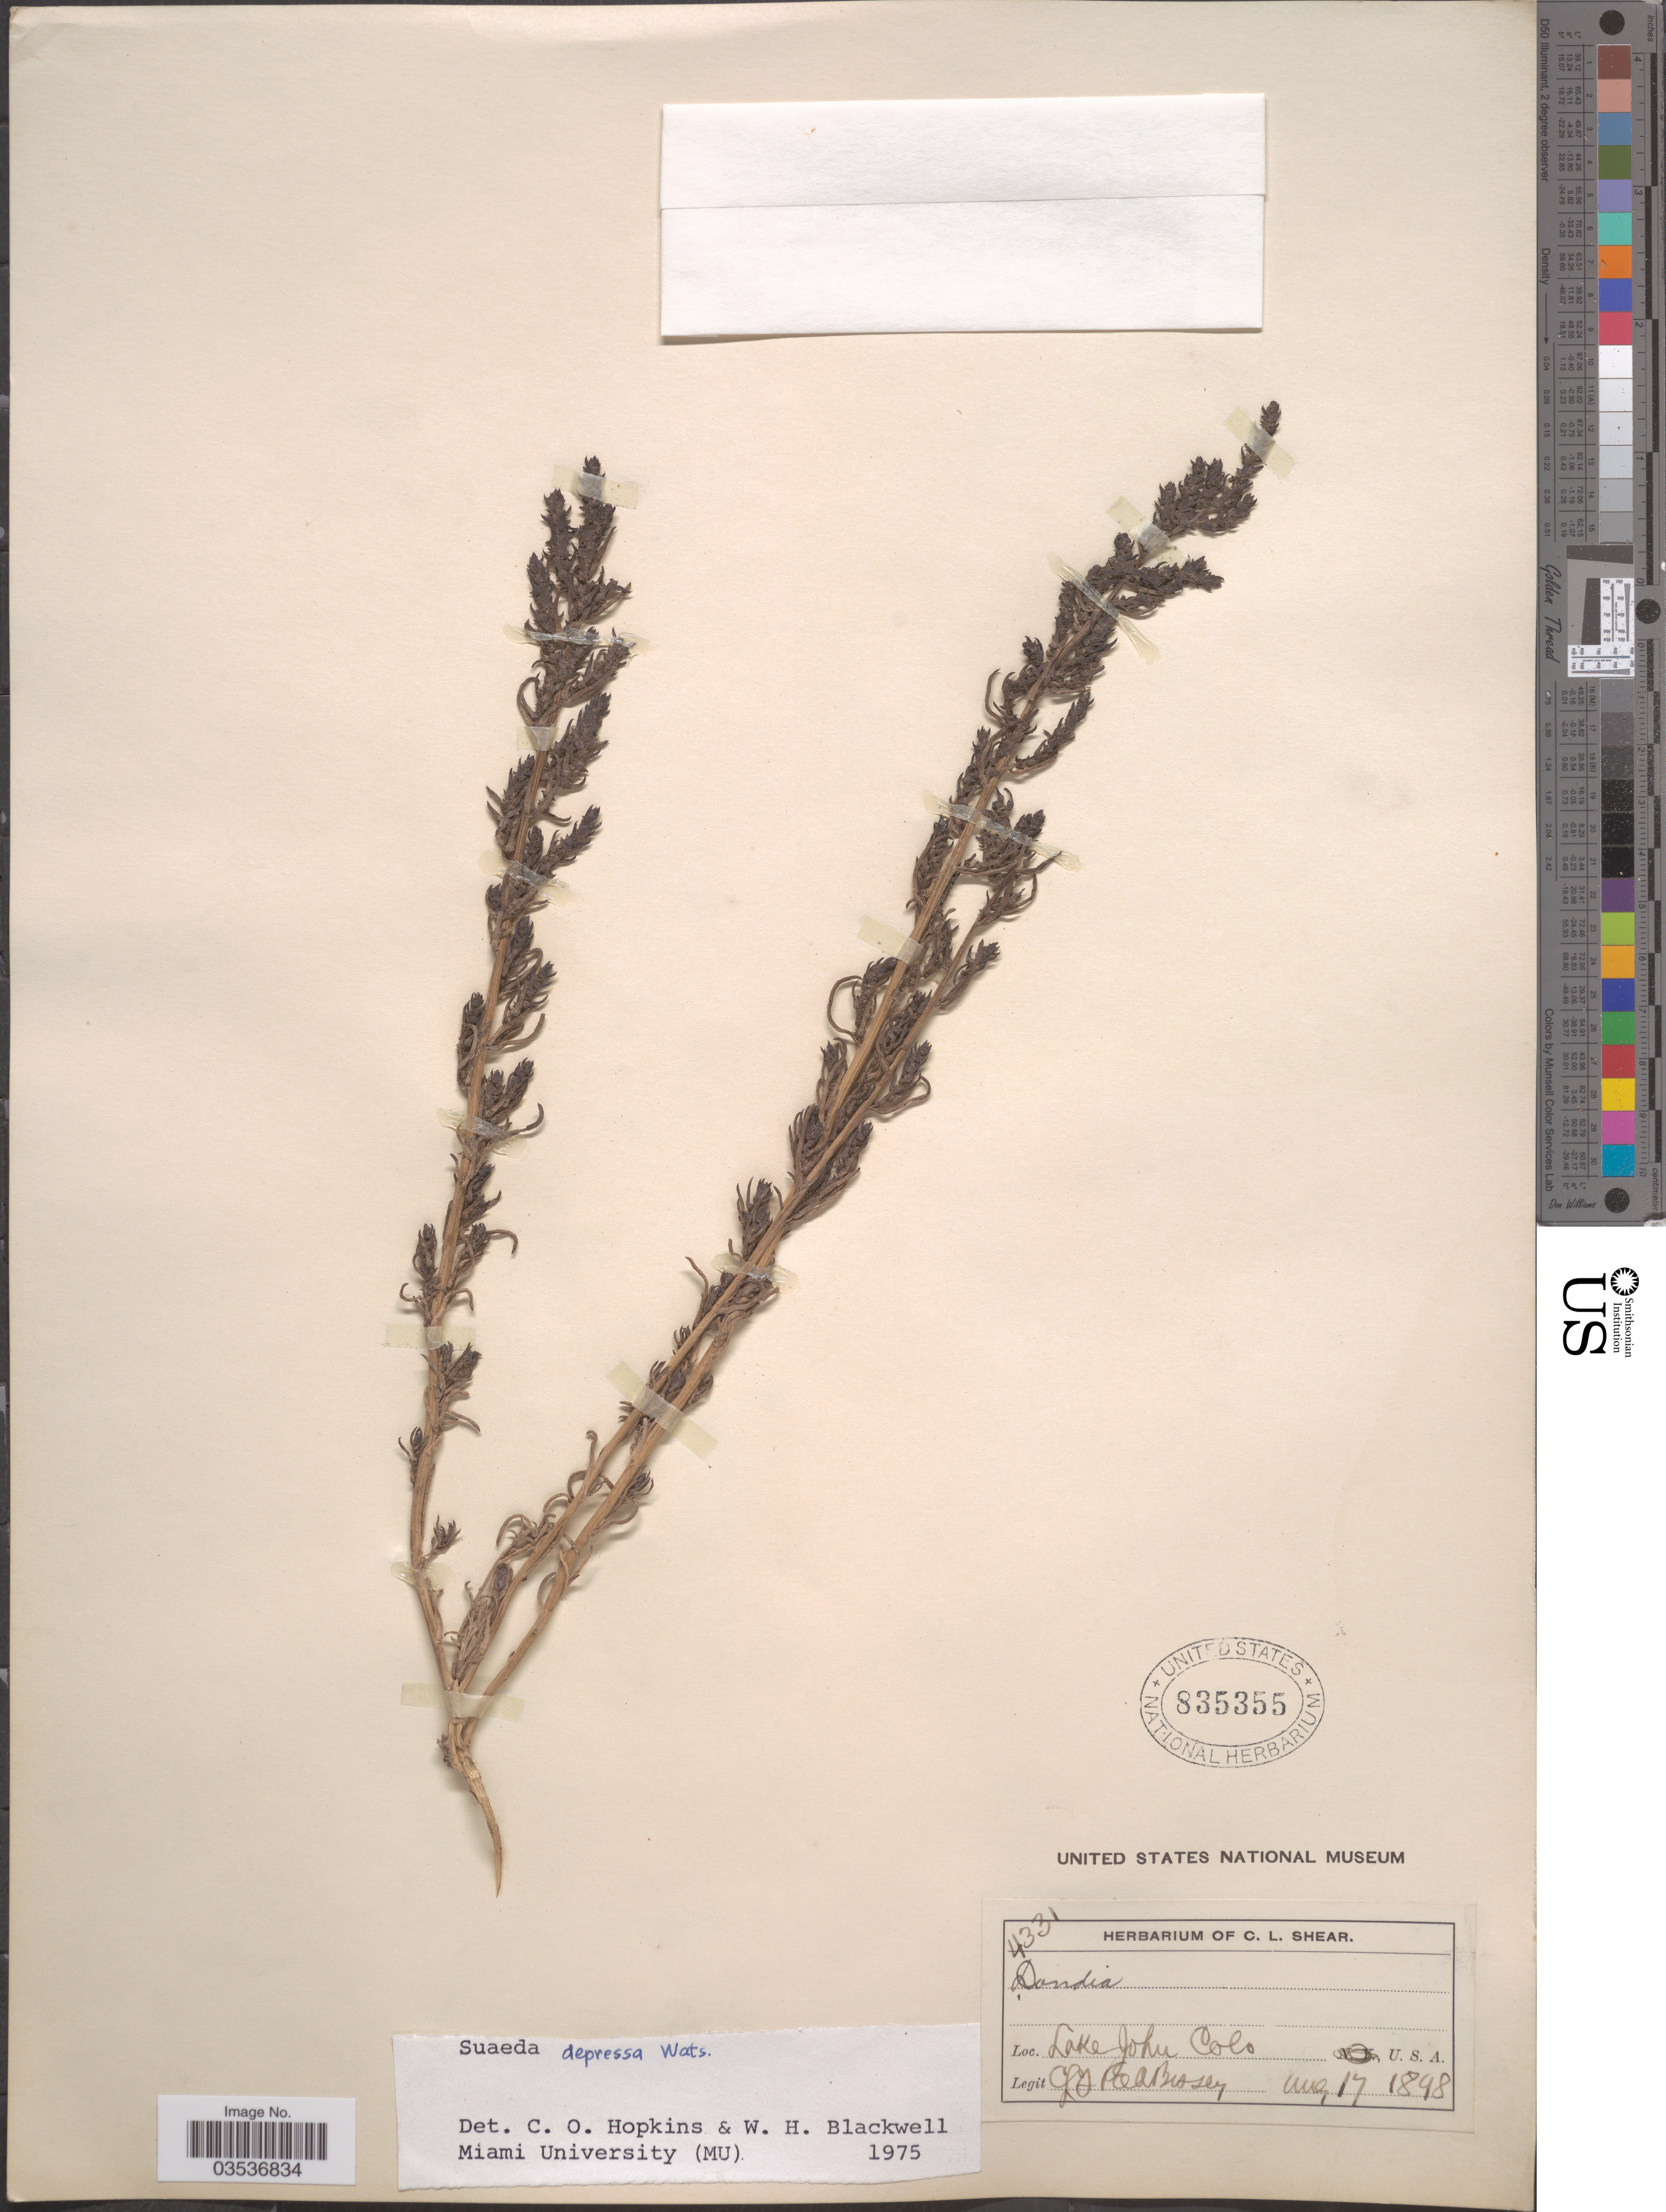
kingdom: Plantae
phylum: Tracheophyta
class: Magnoliopsida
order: Caryophyllales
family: Amaranthaceae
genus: Suaeda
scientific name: Suaeda depressa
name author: (Pursh) S. Watson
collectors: C. L. Shear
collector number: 4331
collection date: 1898-08-17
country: United States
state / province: Colorado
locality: Lake Johu.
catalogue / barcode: US 735355